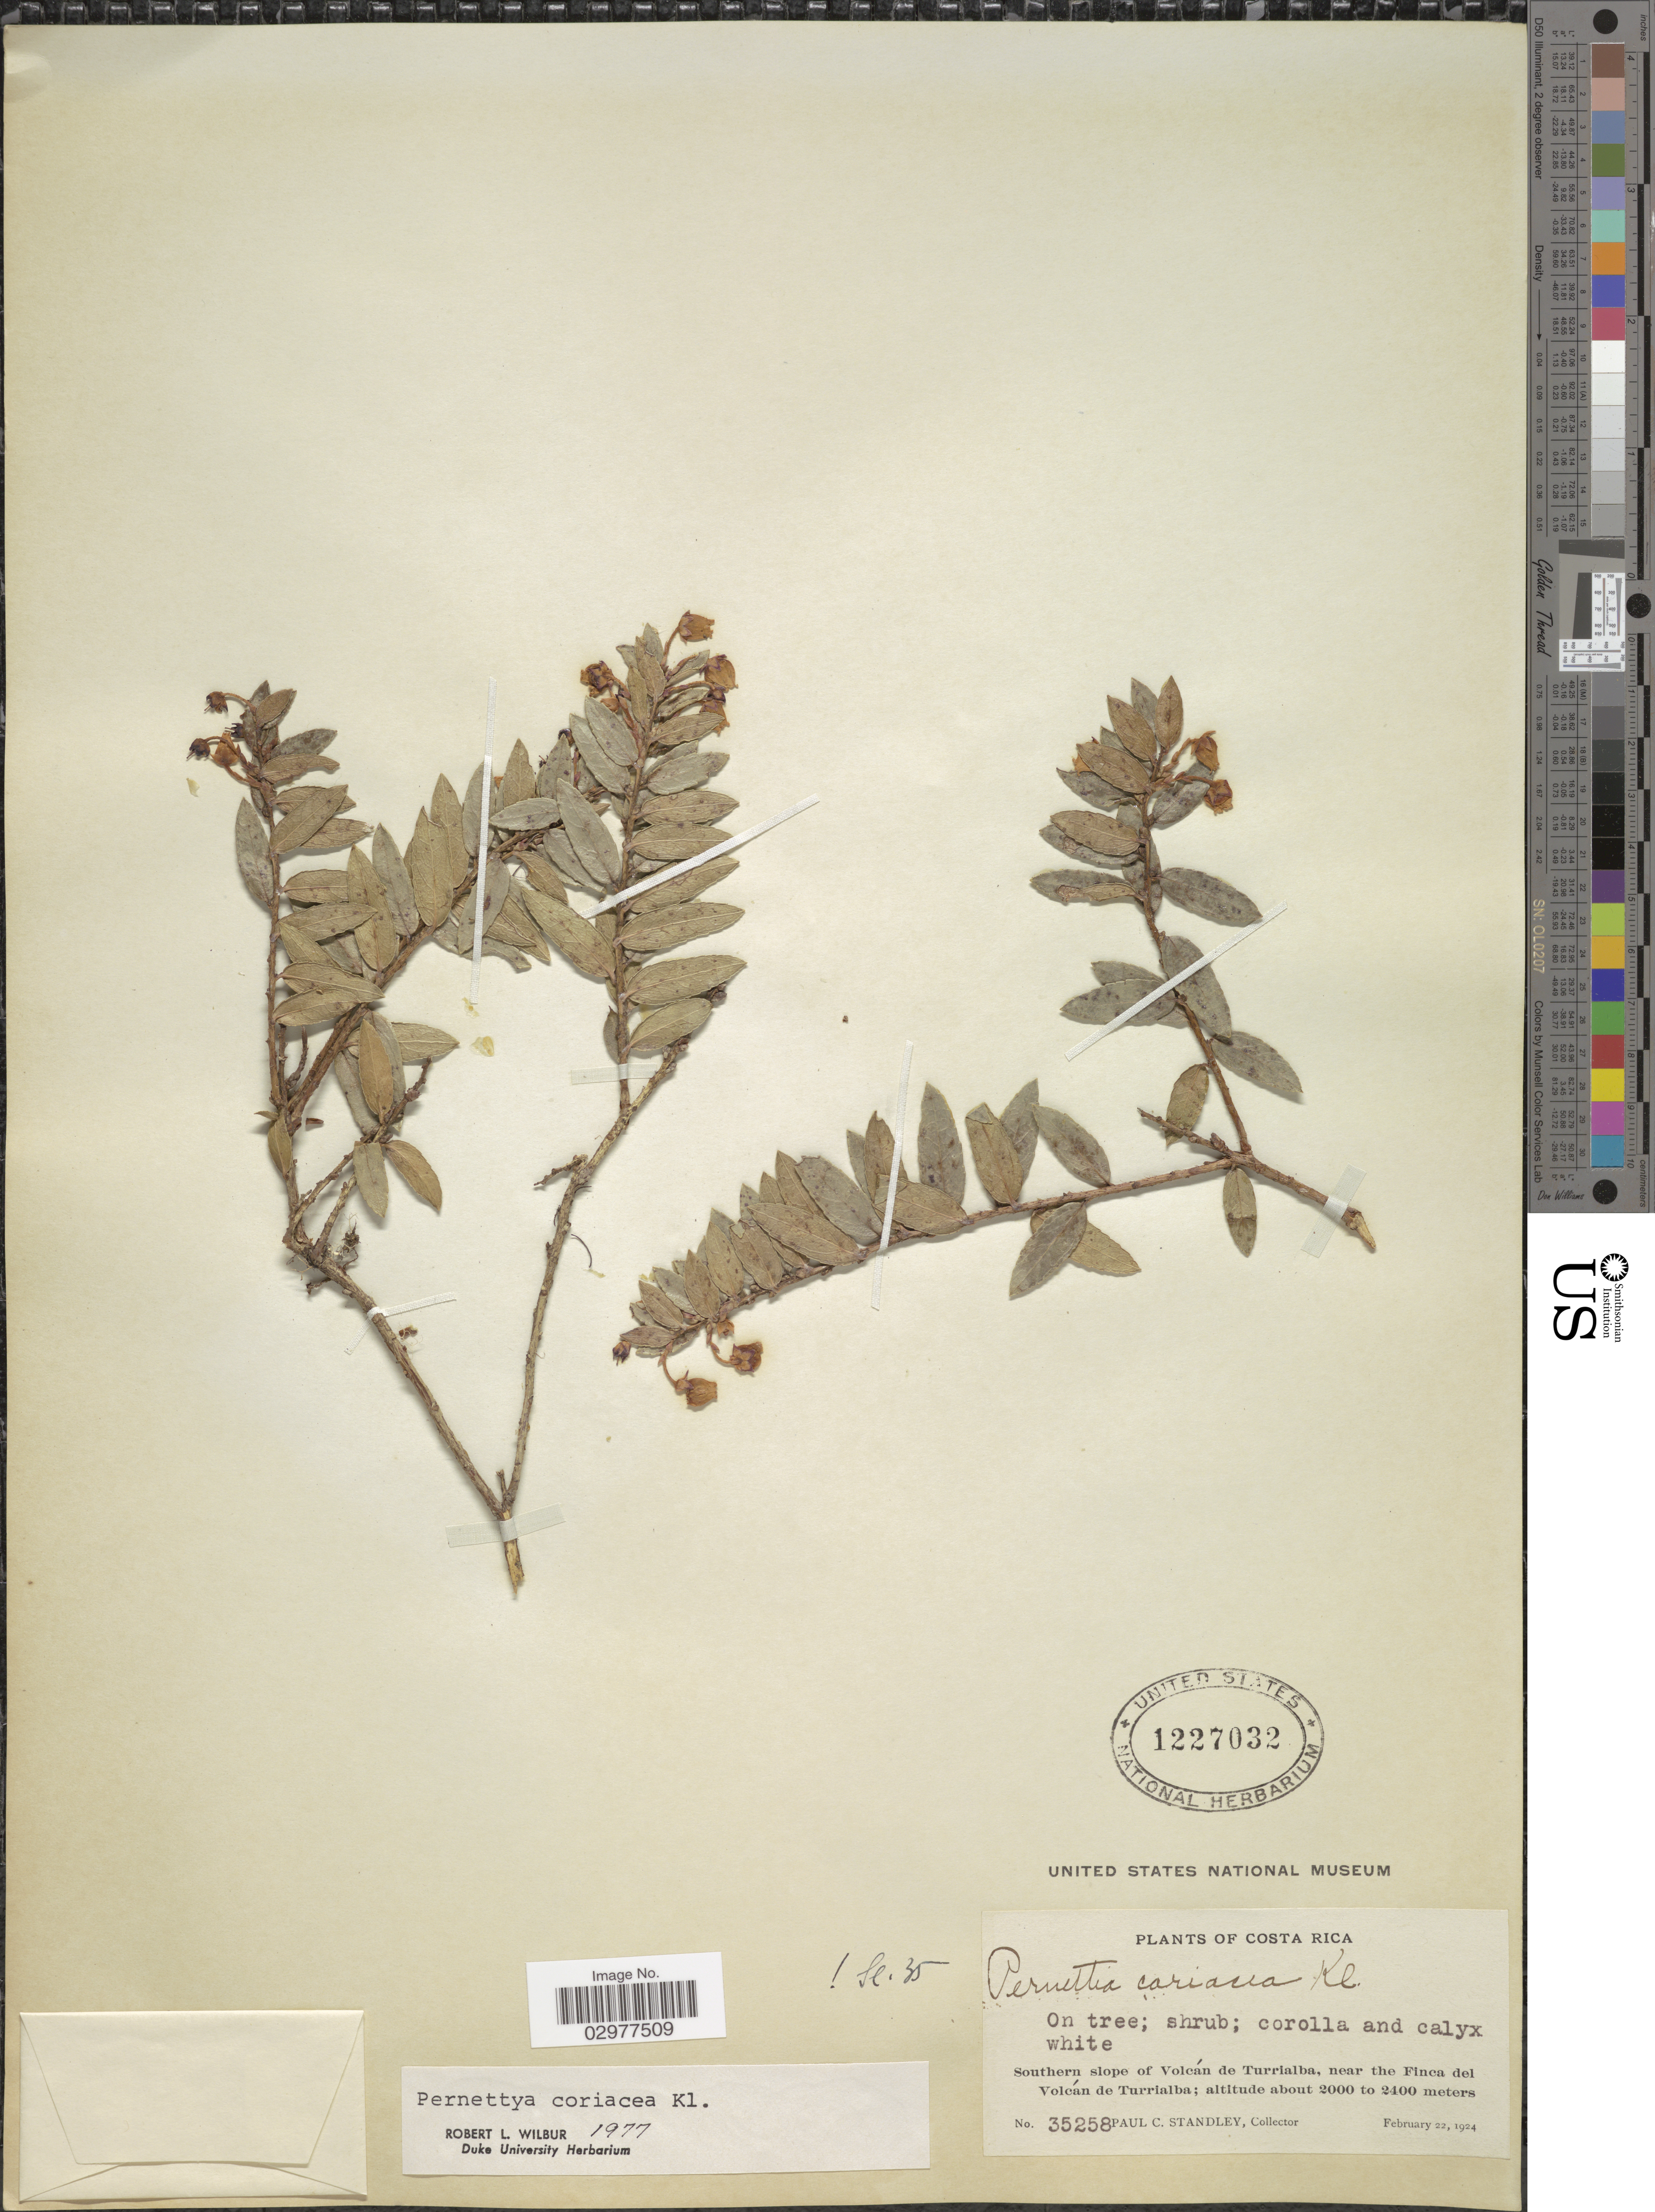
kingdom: Plantae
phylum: Tracheophyta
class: Magnoliopsida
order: Ericales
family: Ericaceae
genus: Pernettya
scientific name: Pernettya prostrata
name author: (Cav.) DC.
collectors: P. C. Standley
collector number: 35258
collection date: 1924-02-22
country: Costa Rica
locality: Southern slope of Volcán de Turrialba, near the Finca del Volcán de Turrialba.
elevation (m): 2000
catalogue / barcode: US 1227032